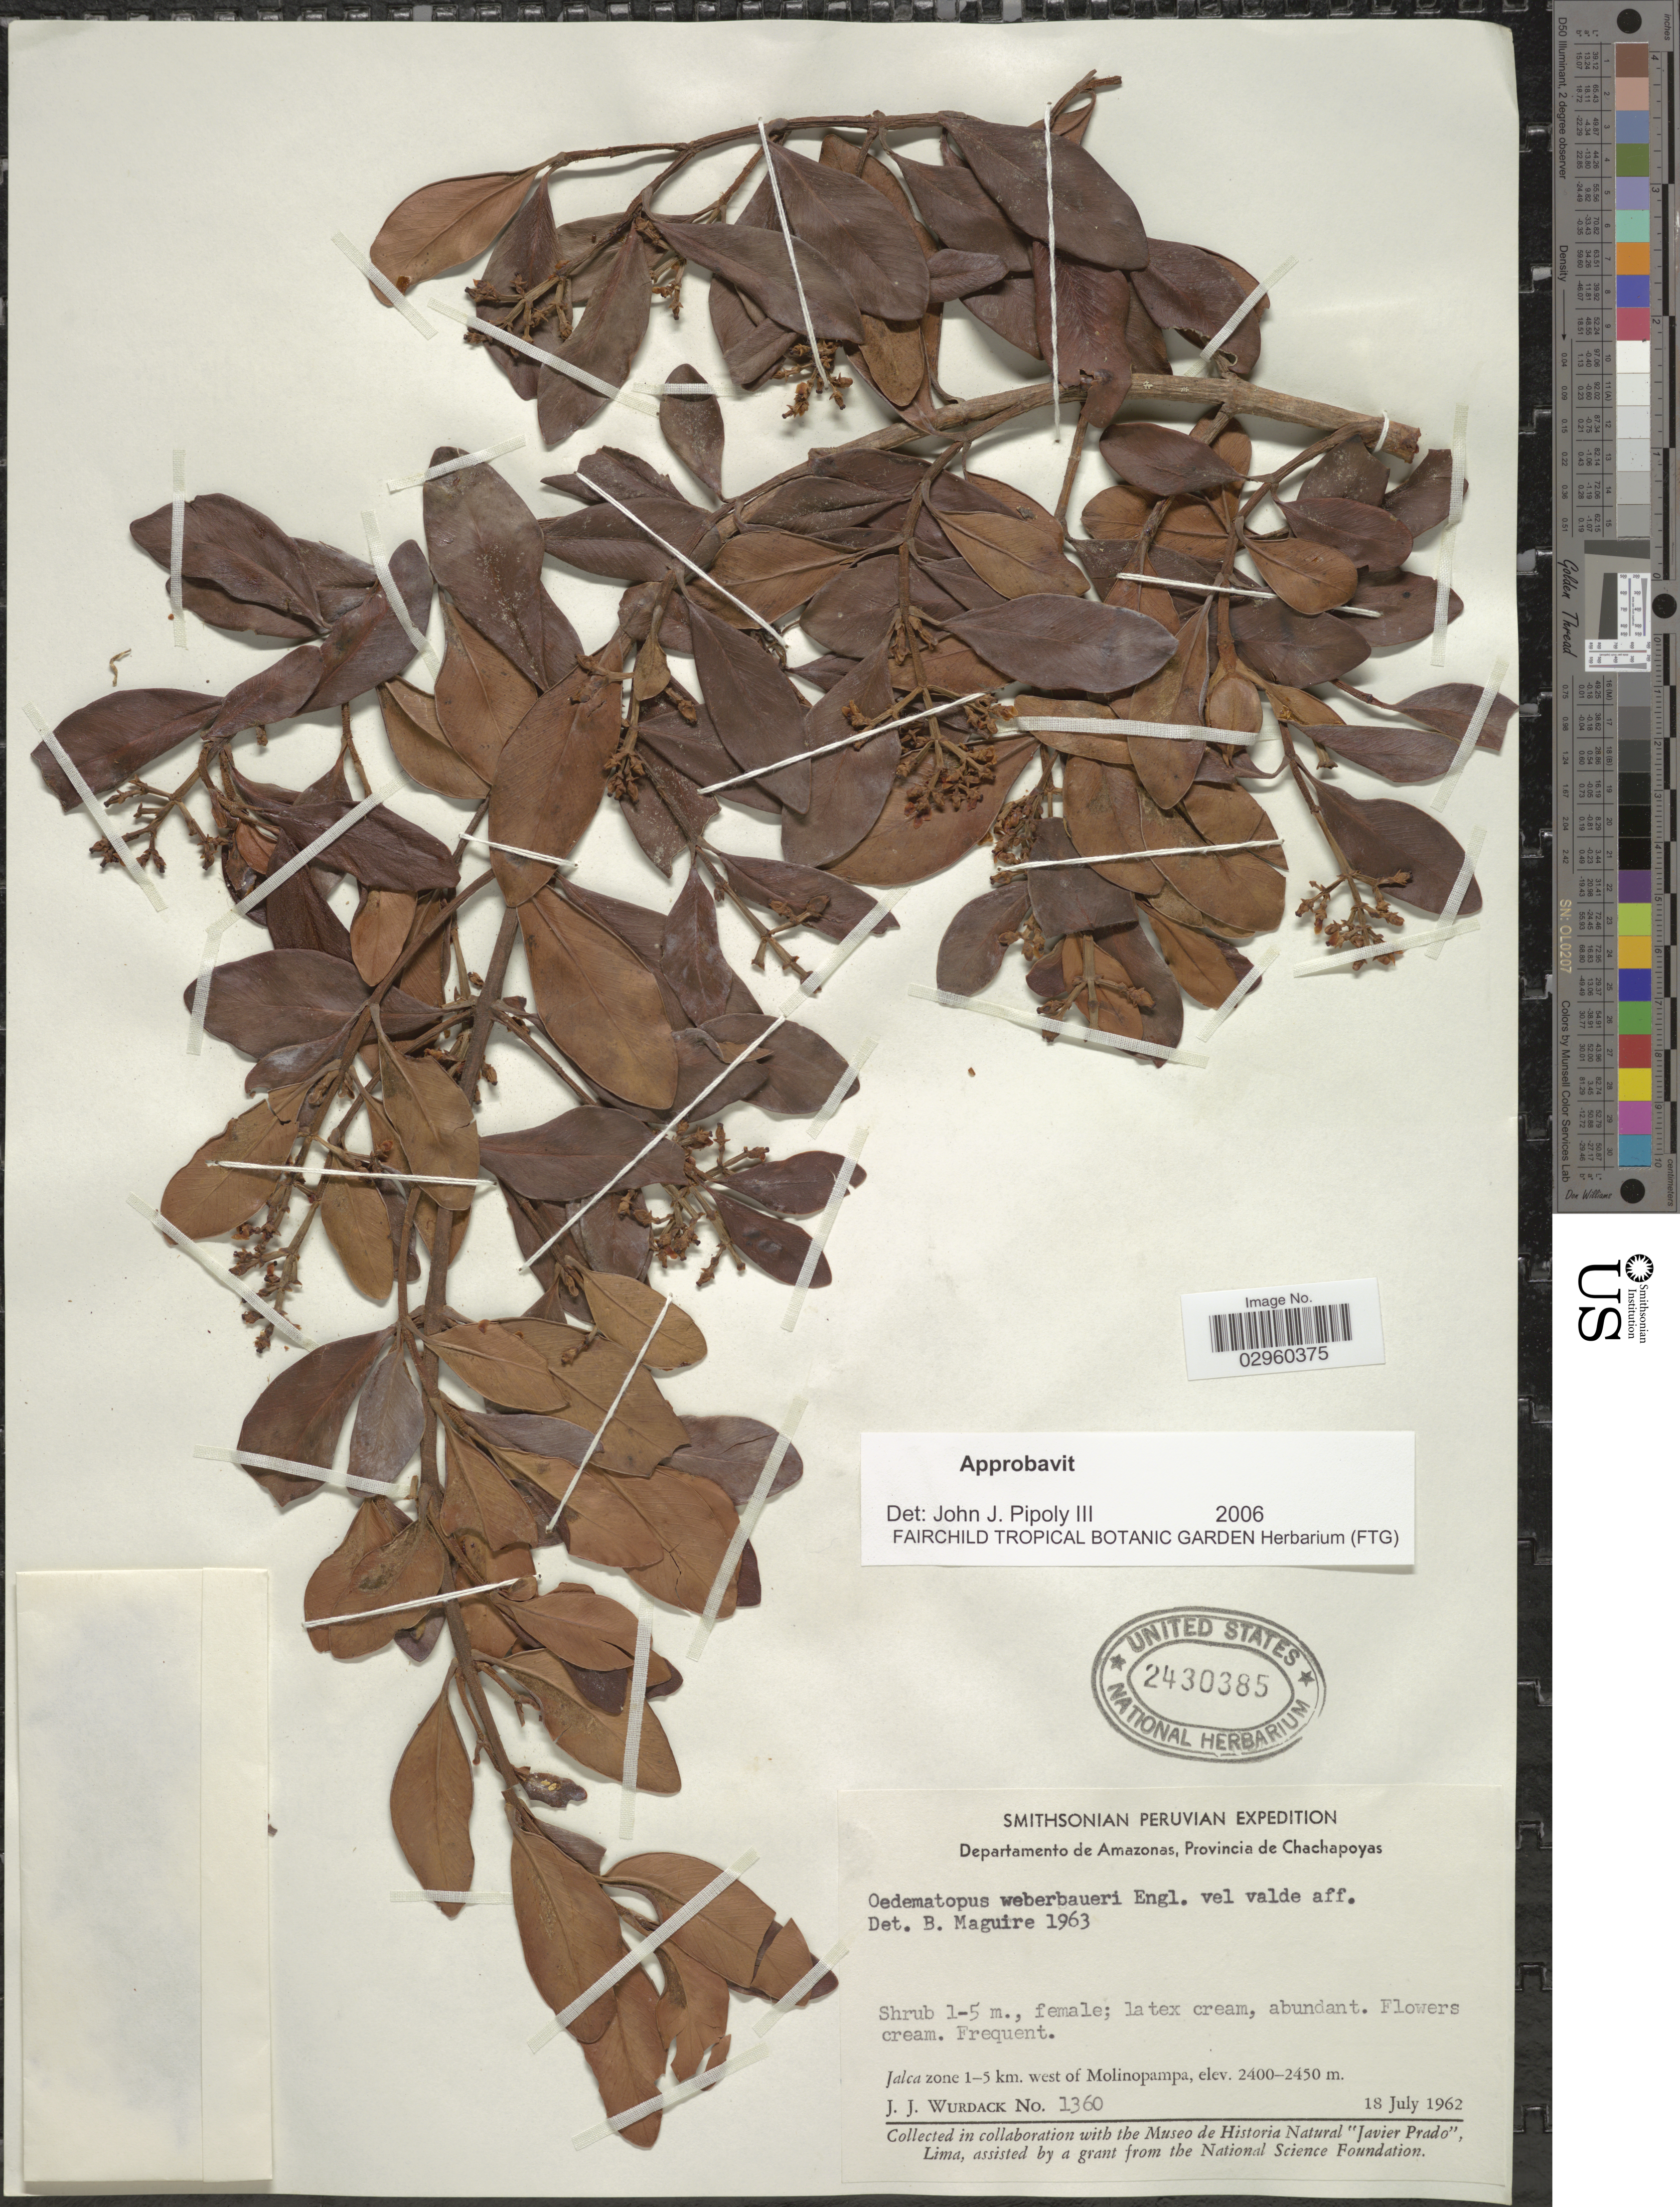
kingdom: Plantae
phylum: Tracheophyta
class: Magnoliopsida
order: Malpighiales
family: Clusiaceae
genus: Clusia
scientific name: Clusia hylaeae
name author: Pipoly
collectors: J. J. Wurdack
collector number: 1360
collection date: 1962-07-18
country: Peru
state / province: Amazonas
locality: Departamento de Amazonas, Provincia de Chachapoyas, Jalca zone 1-5 km. west of Molinopampa.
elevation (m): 2400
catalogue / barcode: US 2430385